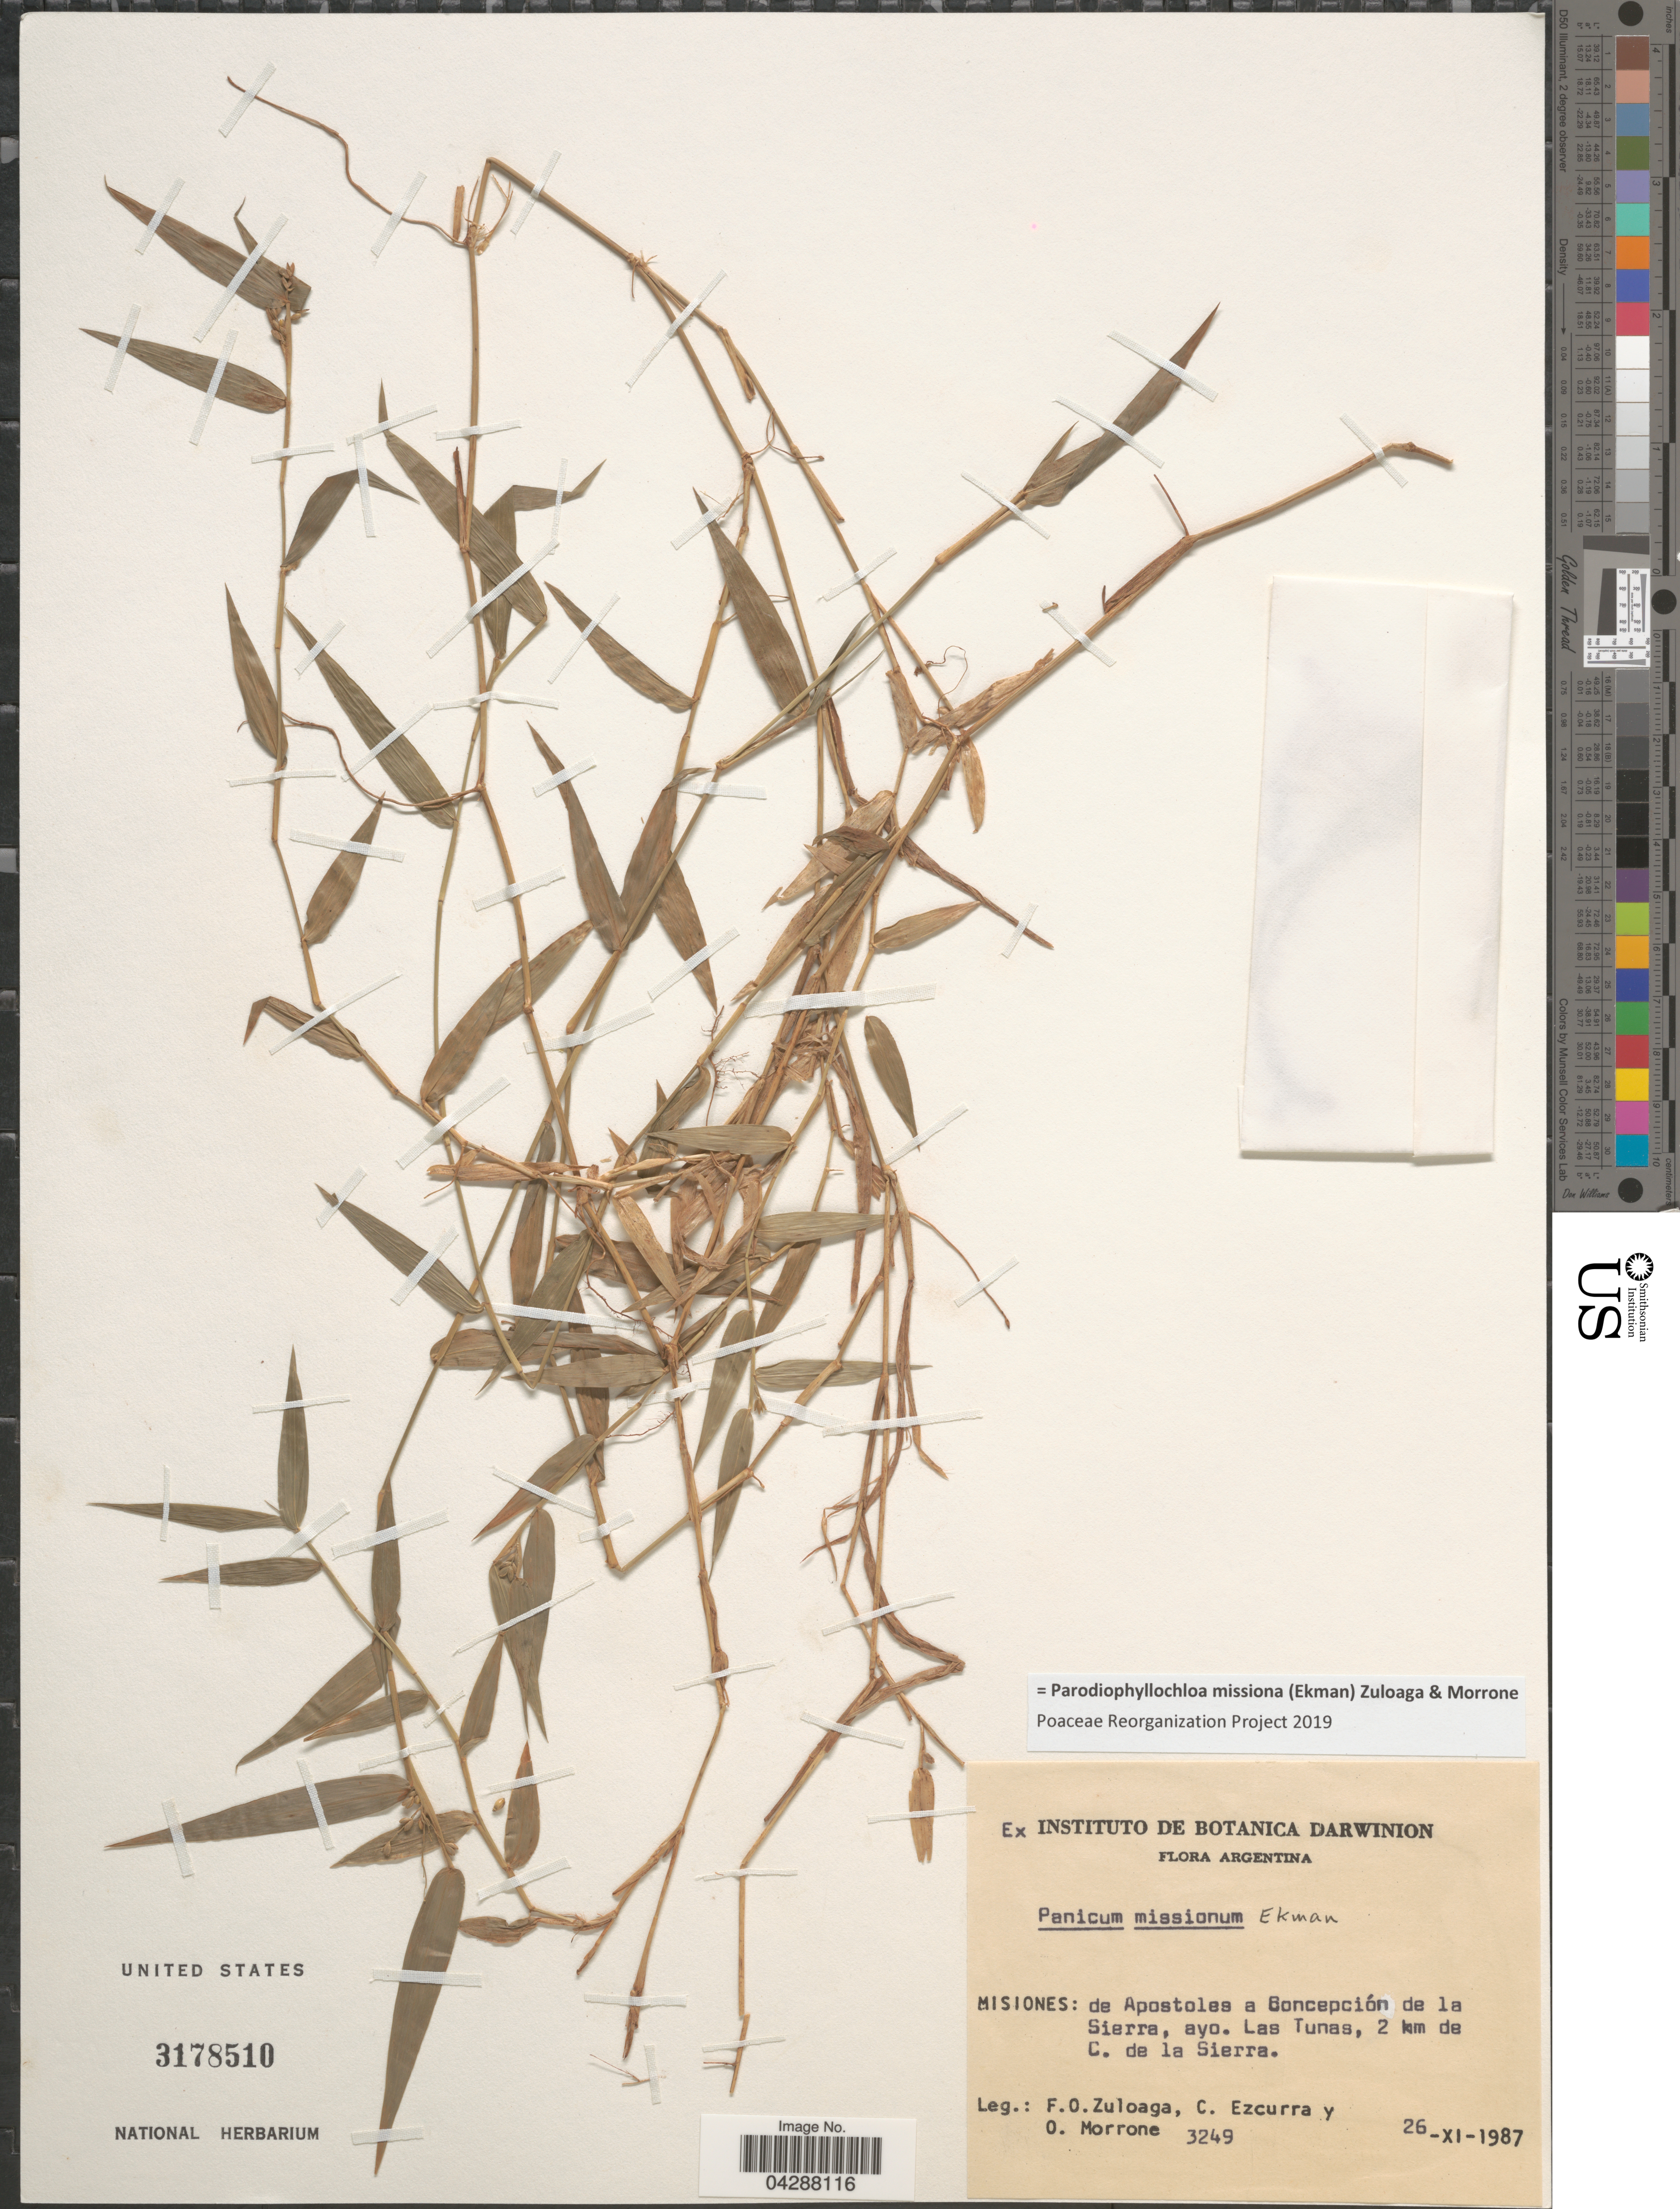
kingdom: Plantae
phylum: Tracheophyta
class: Liliopsida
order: Poales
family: Poaceae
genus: Parodiophyllochloa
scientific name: Parodiophyllochloa missiona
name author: (Ekman) Zuloaga & Morrone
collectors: F. O. Zuloaga, C. Ezcurra & O. N. Morrone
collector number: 3249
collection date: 1989-11-26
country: Argentina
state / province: Misiones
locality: De Apostoles a Concepción de la Sierra, ayo. Las Tunas, 2 km de C. de la Sierra.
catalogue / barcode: US 3178510